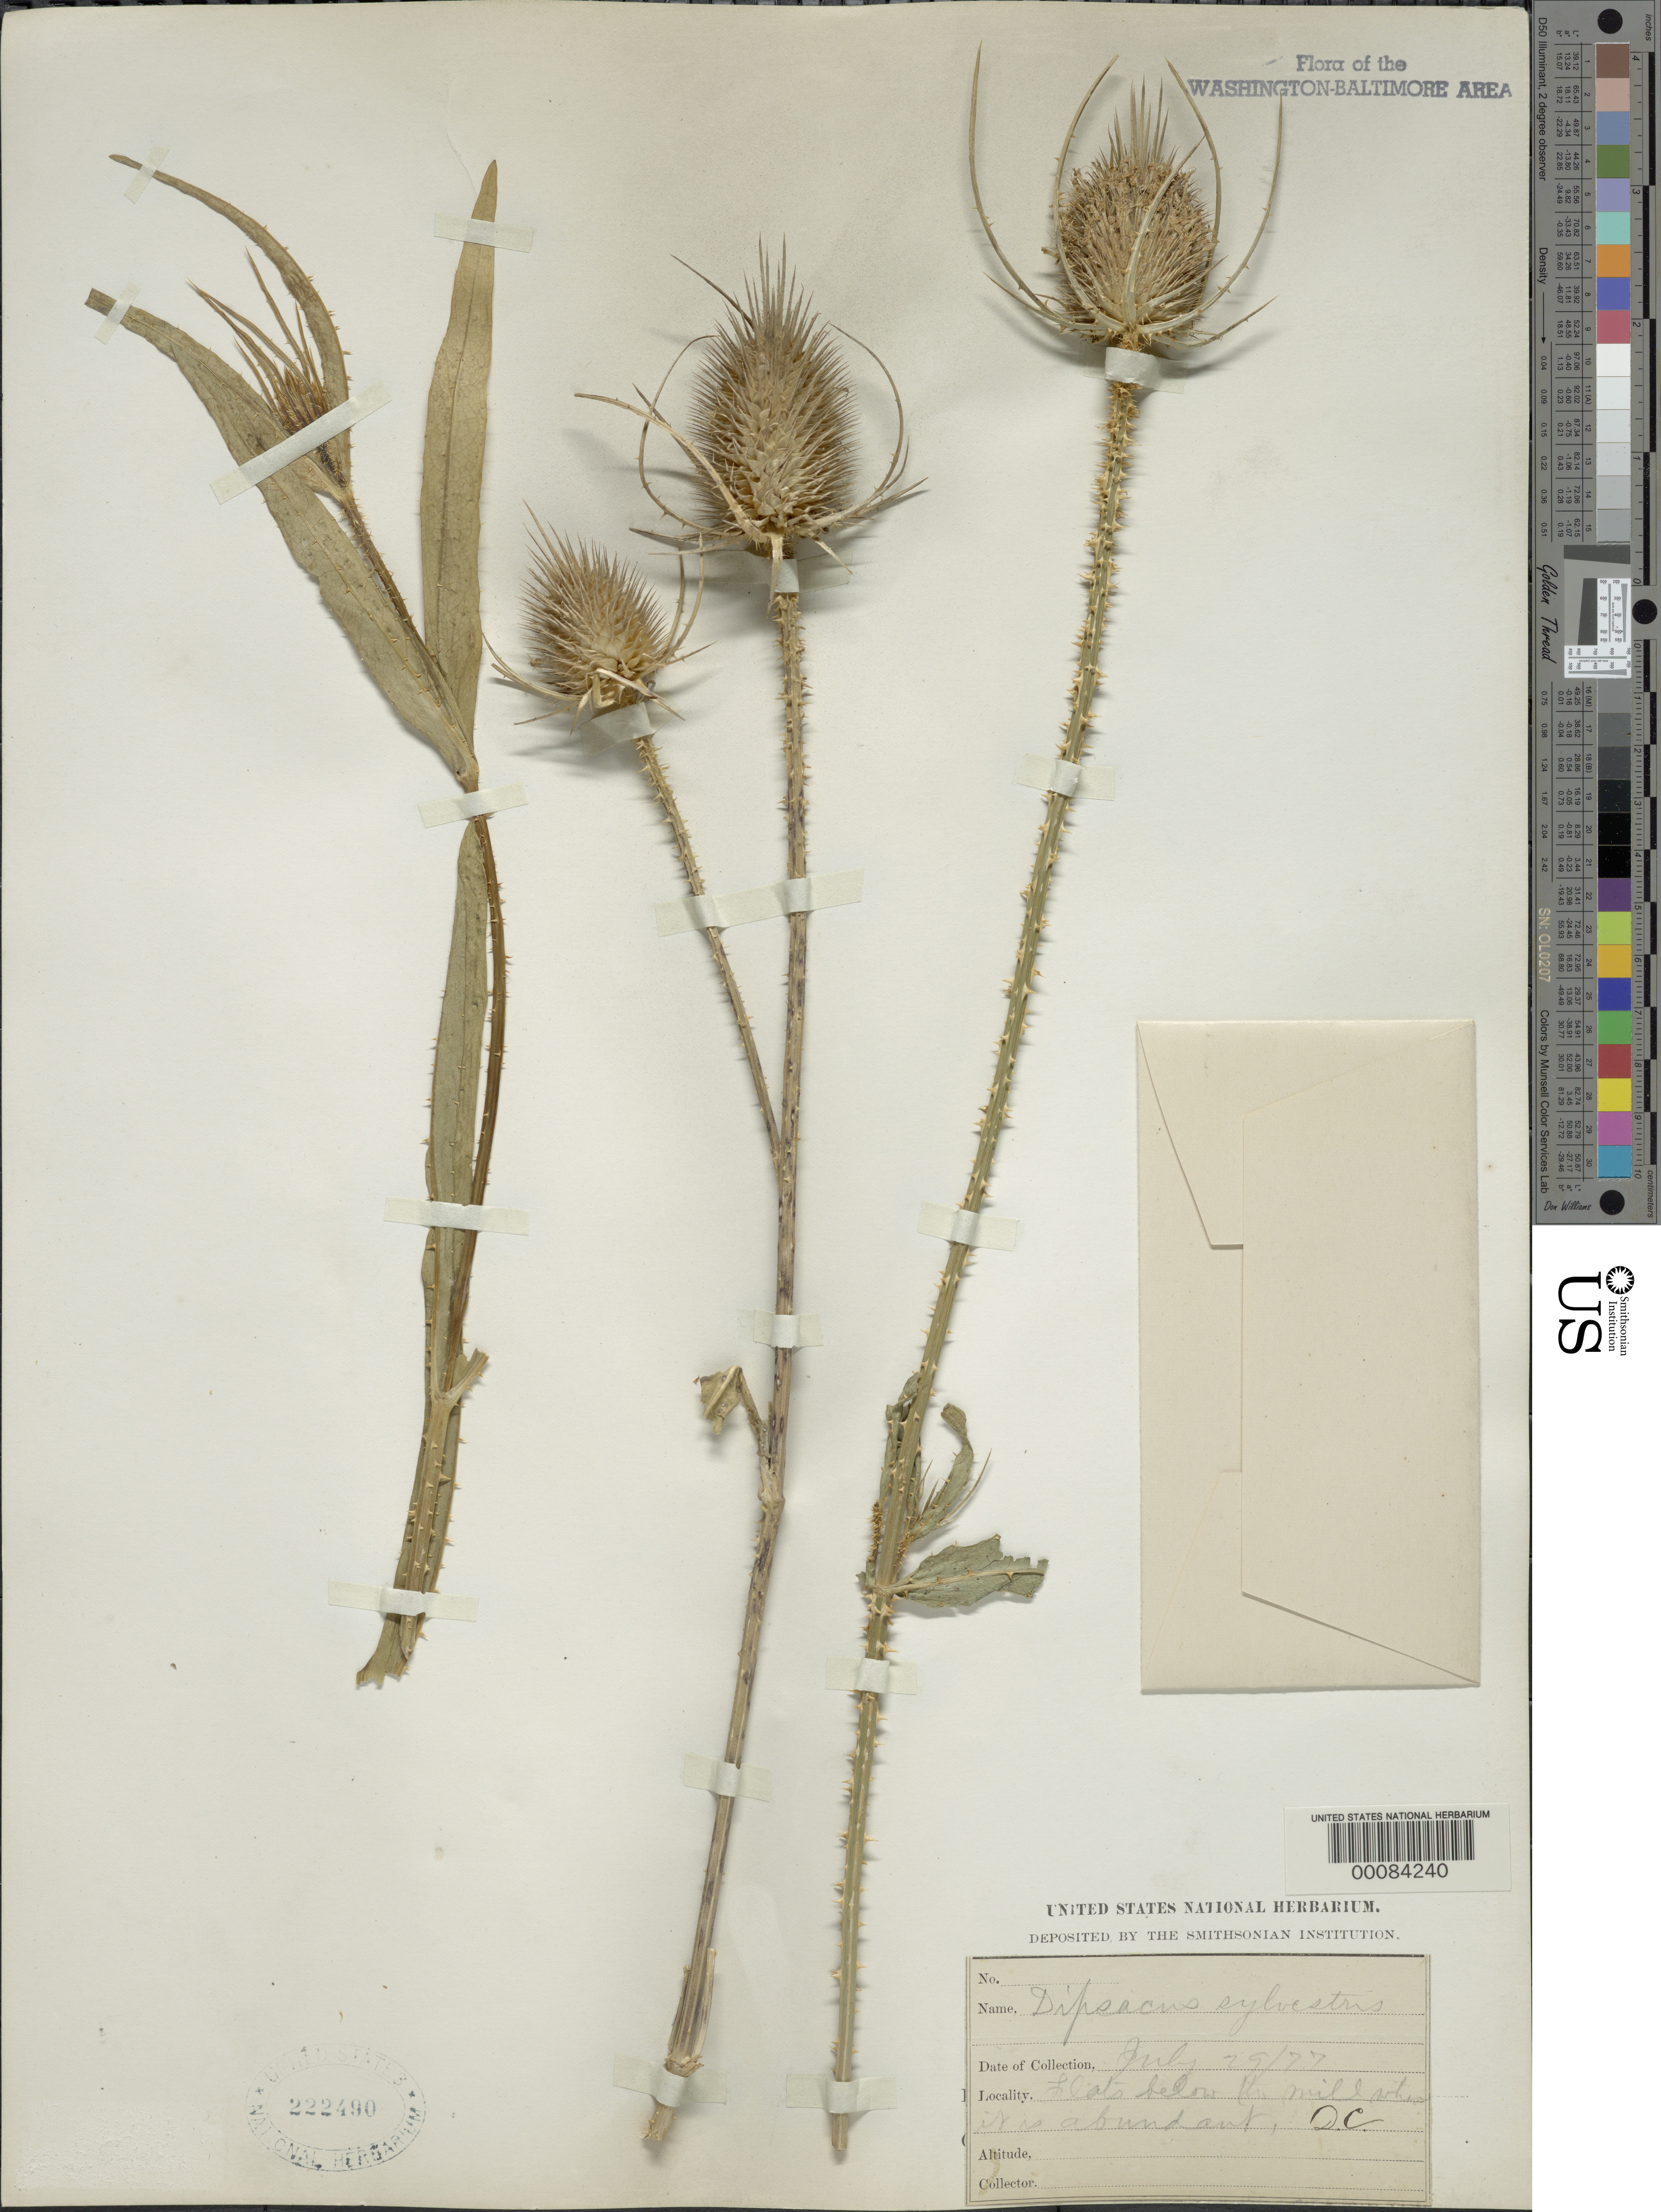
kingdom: Plantae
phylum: Tracheophyta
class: Magnoliopsida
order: Dipsacales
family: Caprifoliaceae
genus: Dipsacus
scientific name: Dipsacus sylvestris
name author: Huds.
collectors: L. F. Ward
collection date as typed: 29 Jul 1877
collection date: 1877-07-29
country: United States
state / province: District of Columbia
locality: Vicinity of Washington, DC.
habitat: Flats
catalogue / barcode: US 222490